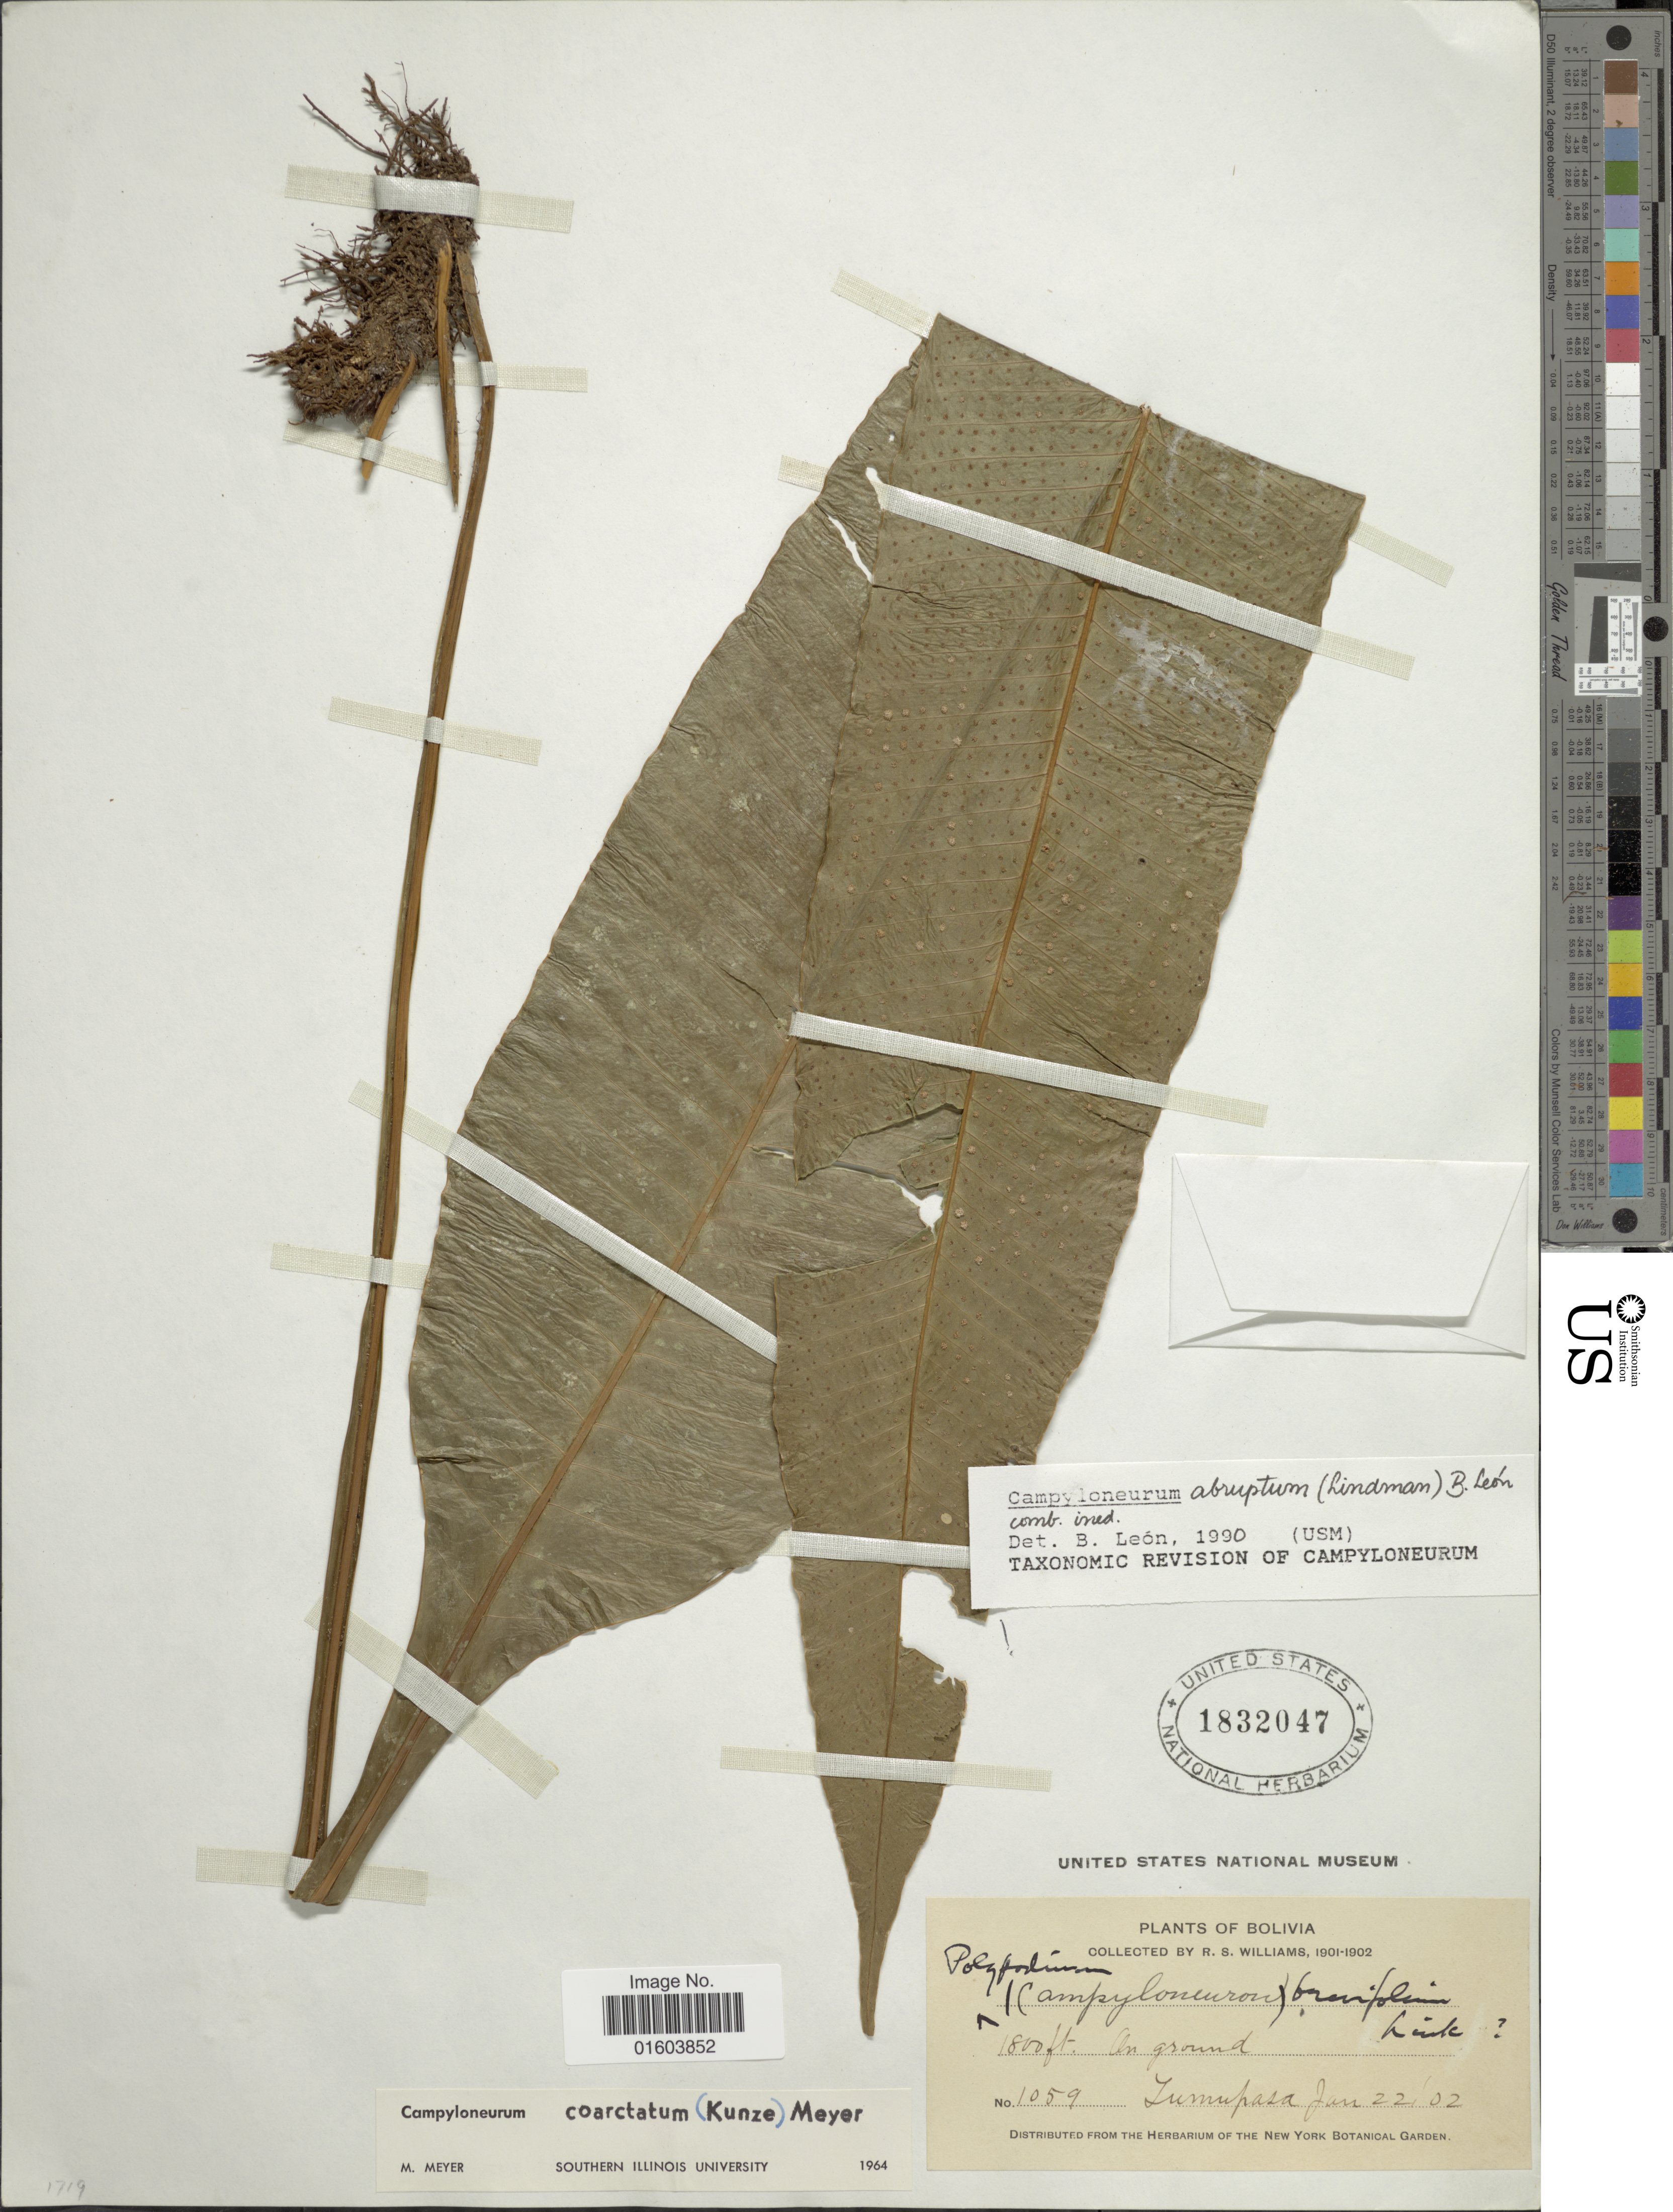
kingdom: Plantae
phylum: Tracheophyta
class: Polypodiopsida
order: Polypodiales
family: Polypodiaceae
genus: Campyloneurum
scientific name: Campyloneurum abruptum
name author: (Lindm.) B. León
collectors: R. S. Williams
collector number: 1059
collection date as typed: Jan. 22, '02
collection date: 1902-01-22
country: Bolivia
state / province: La Paz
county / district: Iturralde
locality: Tumupasa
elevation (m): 549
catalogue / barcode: US 1832047